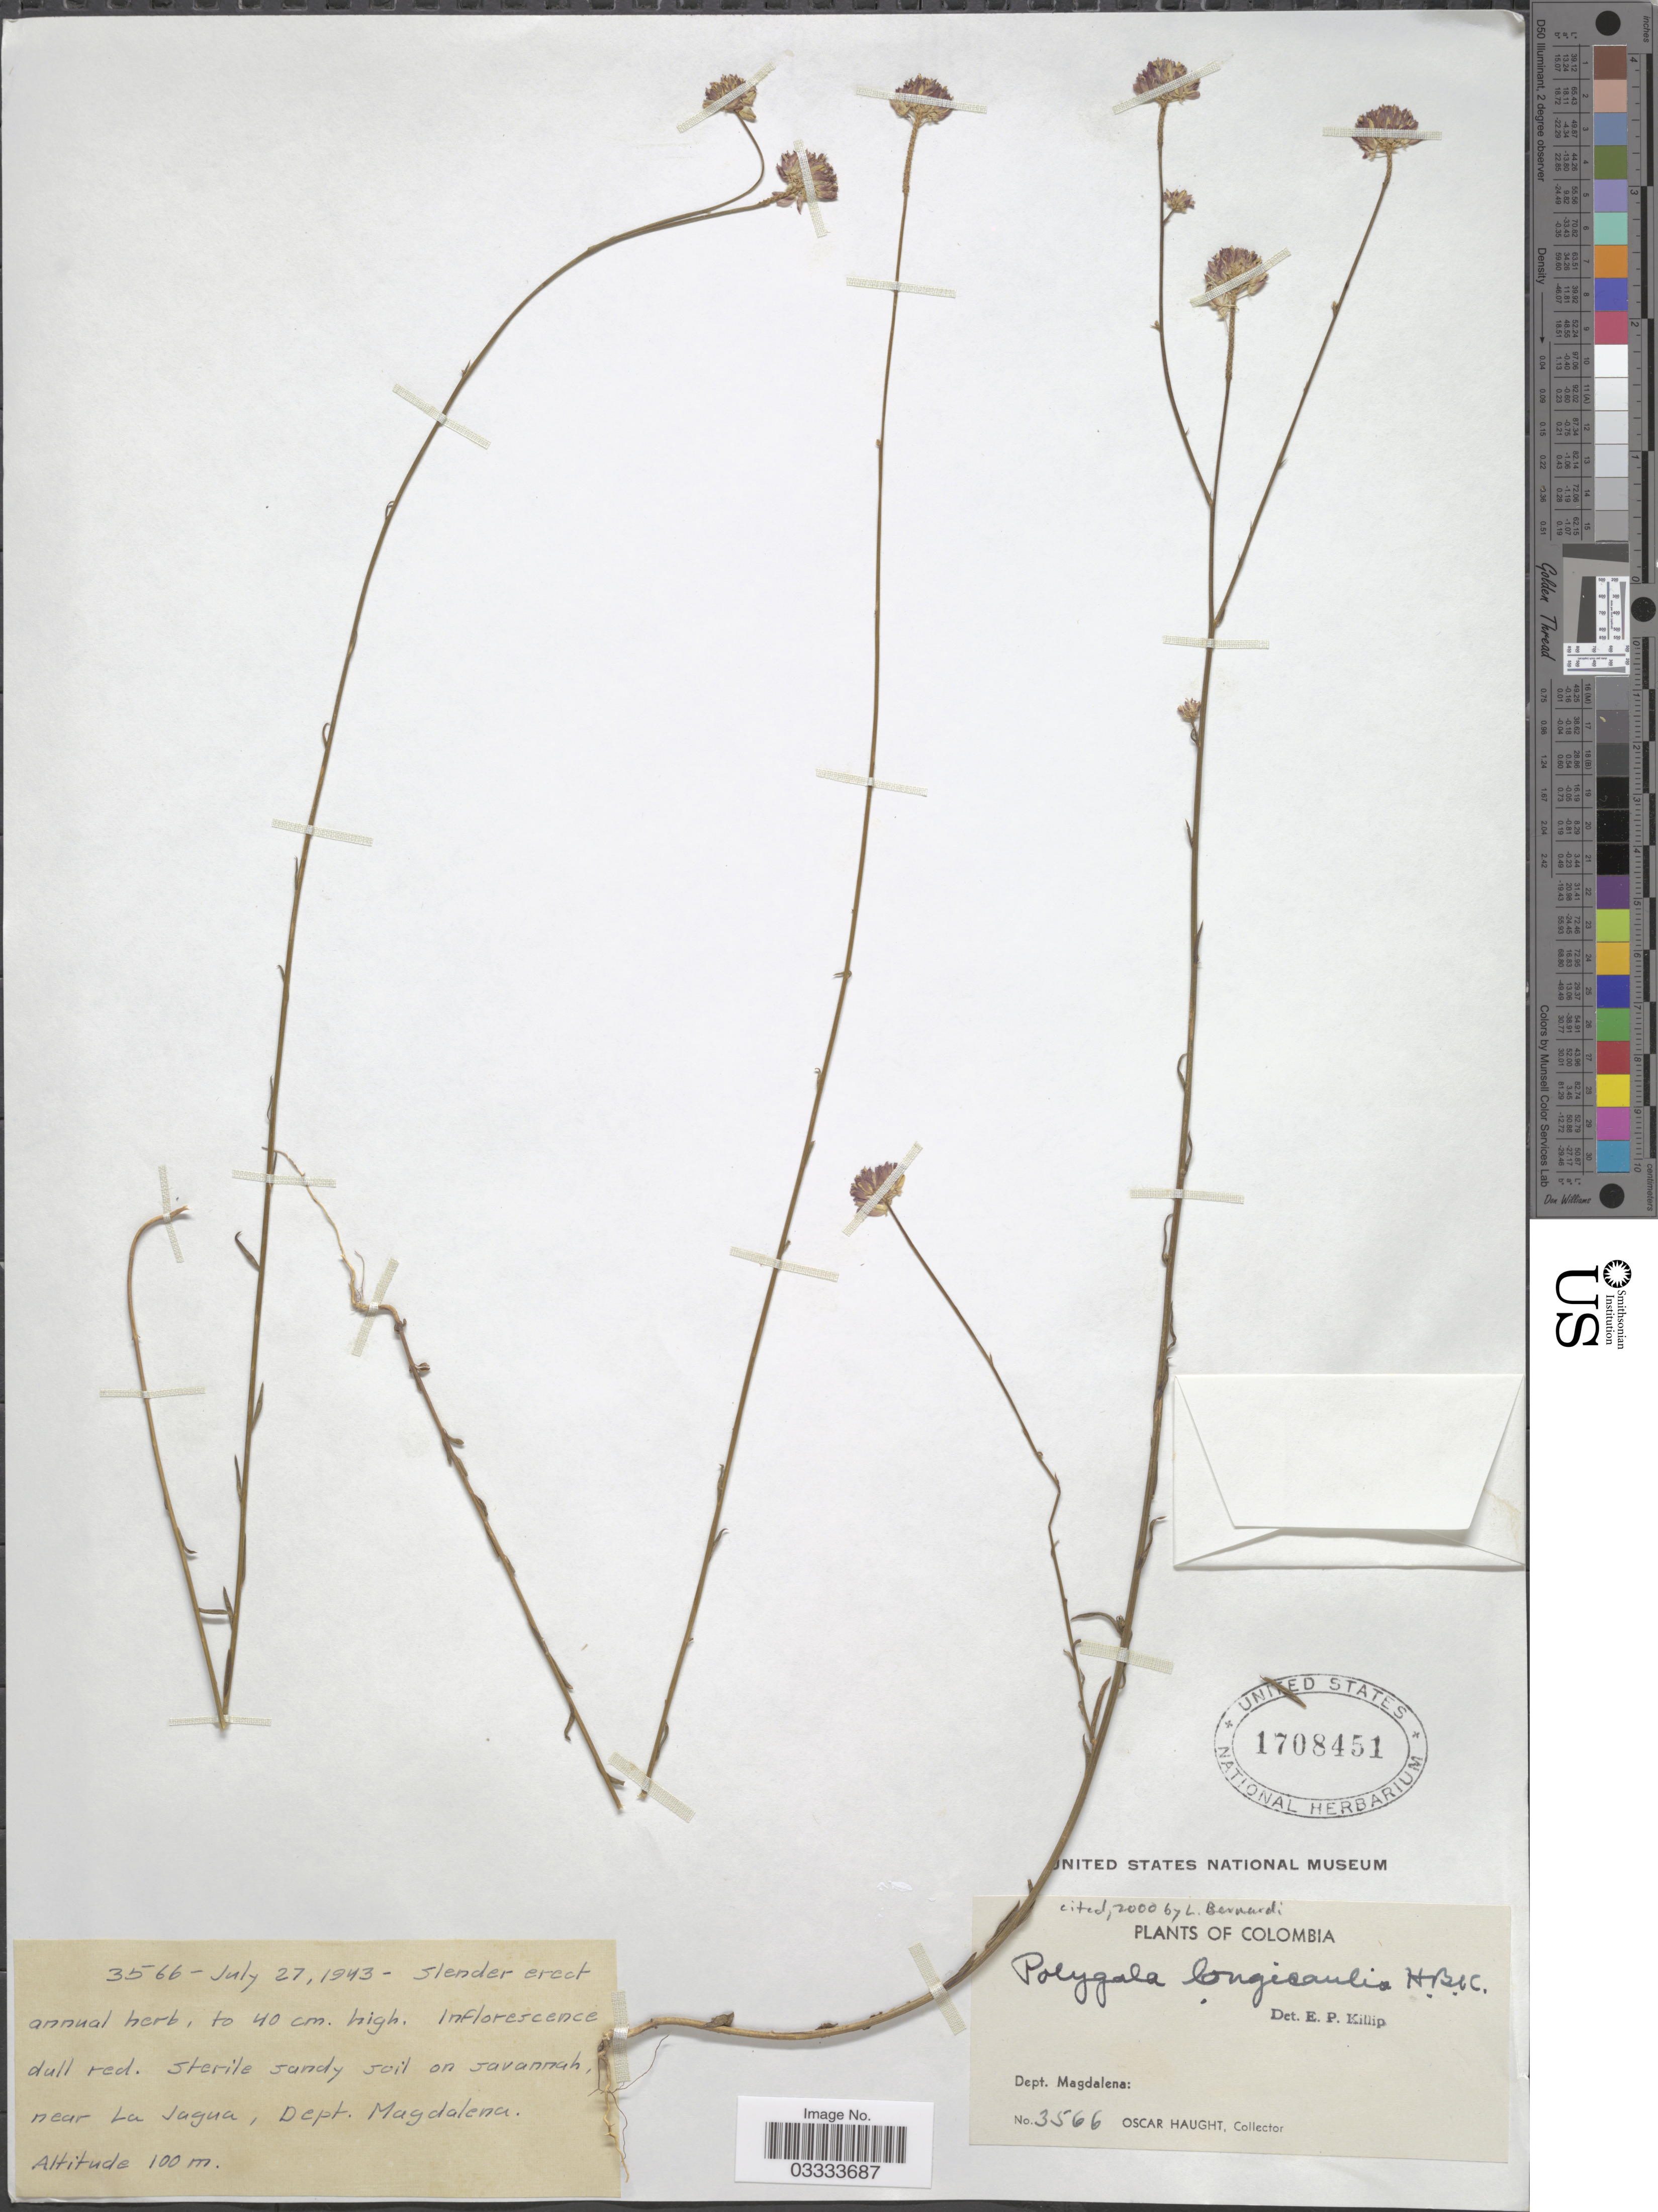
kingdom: Plantae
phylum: Tracheophyta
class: Magnoliopsida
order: Fabales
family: Polygalaceae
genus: Polygala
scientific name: Polygala longicaulis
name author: Kunth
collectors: O. Haught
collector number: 3566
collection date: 1943-07-27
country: Colombia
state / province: Magdalena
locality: Near La Jagua, Dept. Magdalena.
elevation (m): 100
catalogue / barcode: US 1708451